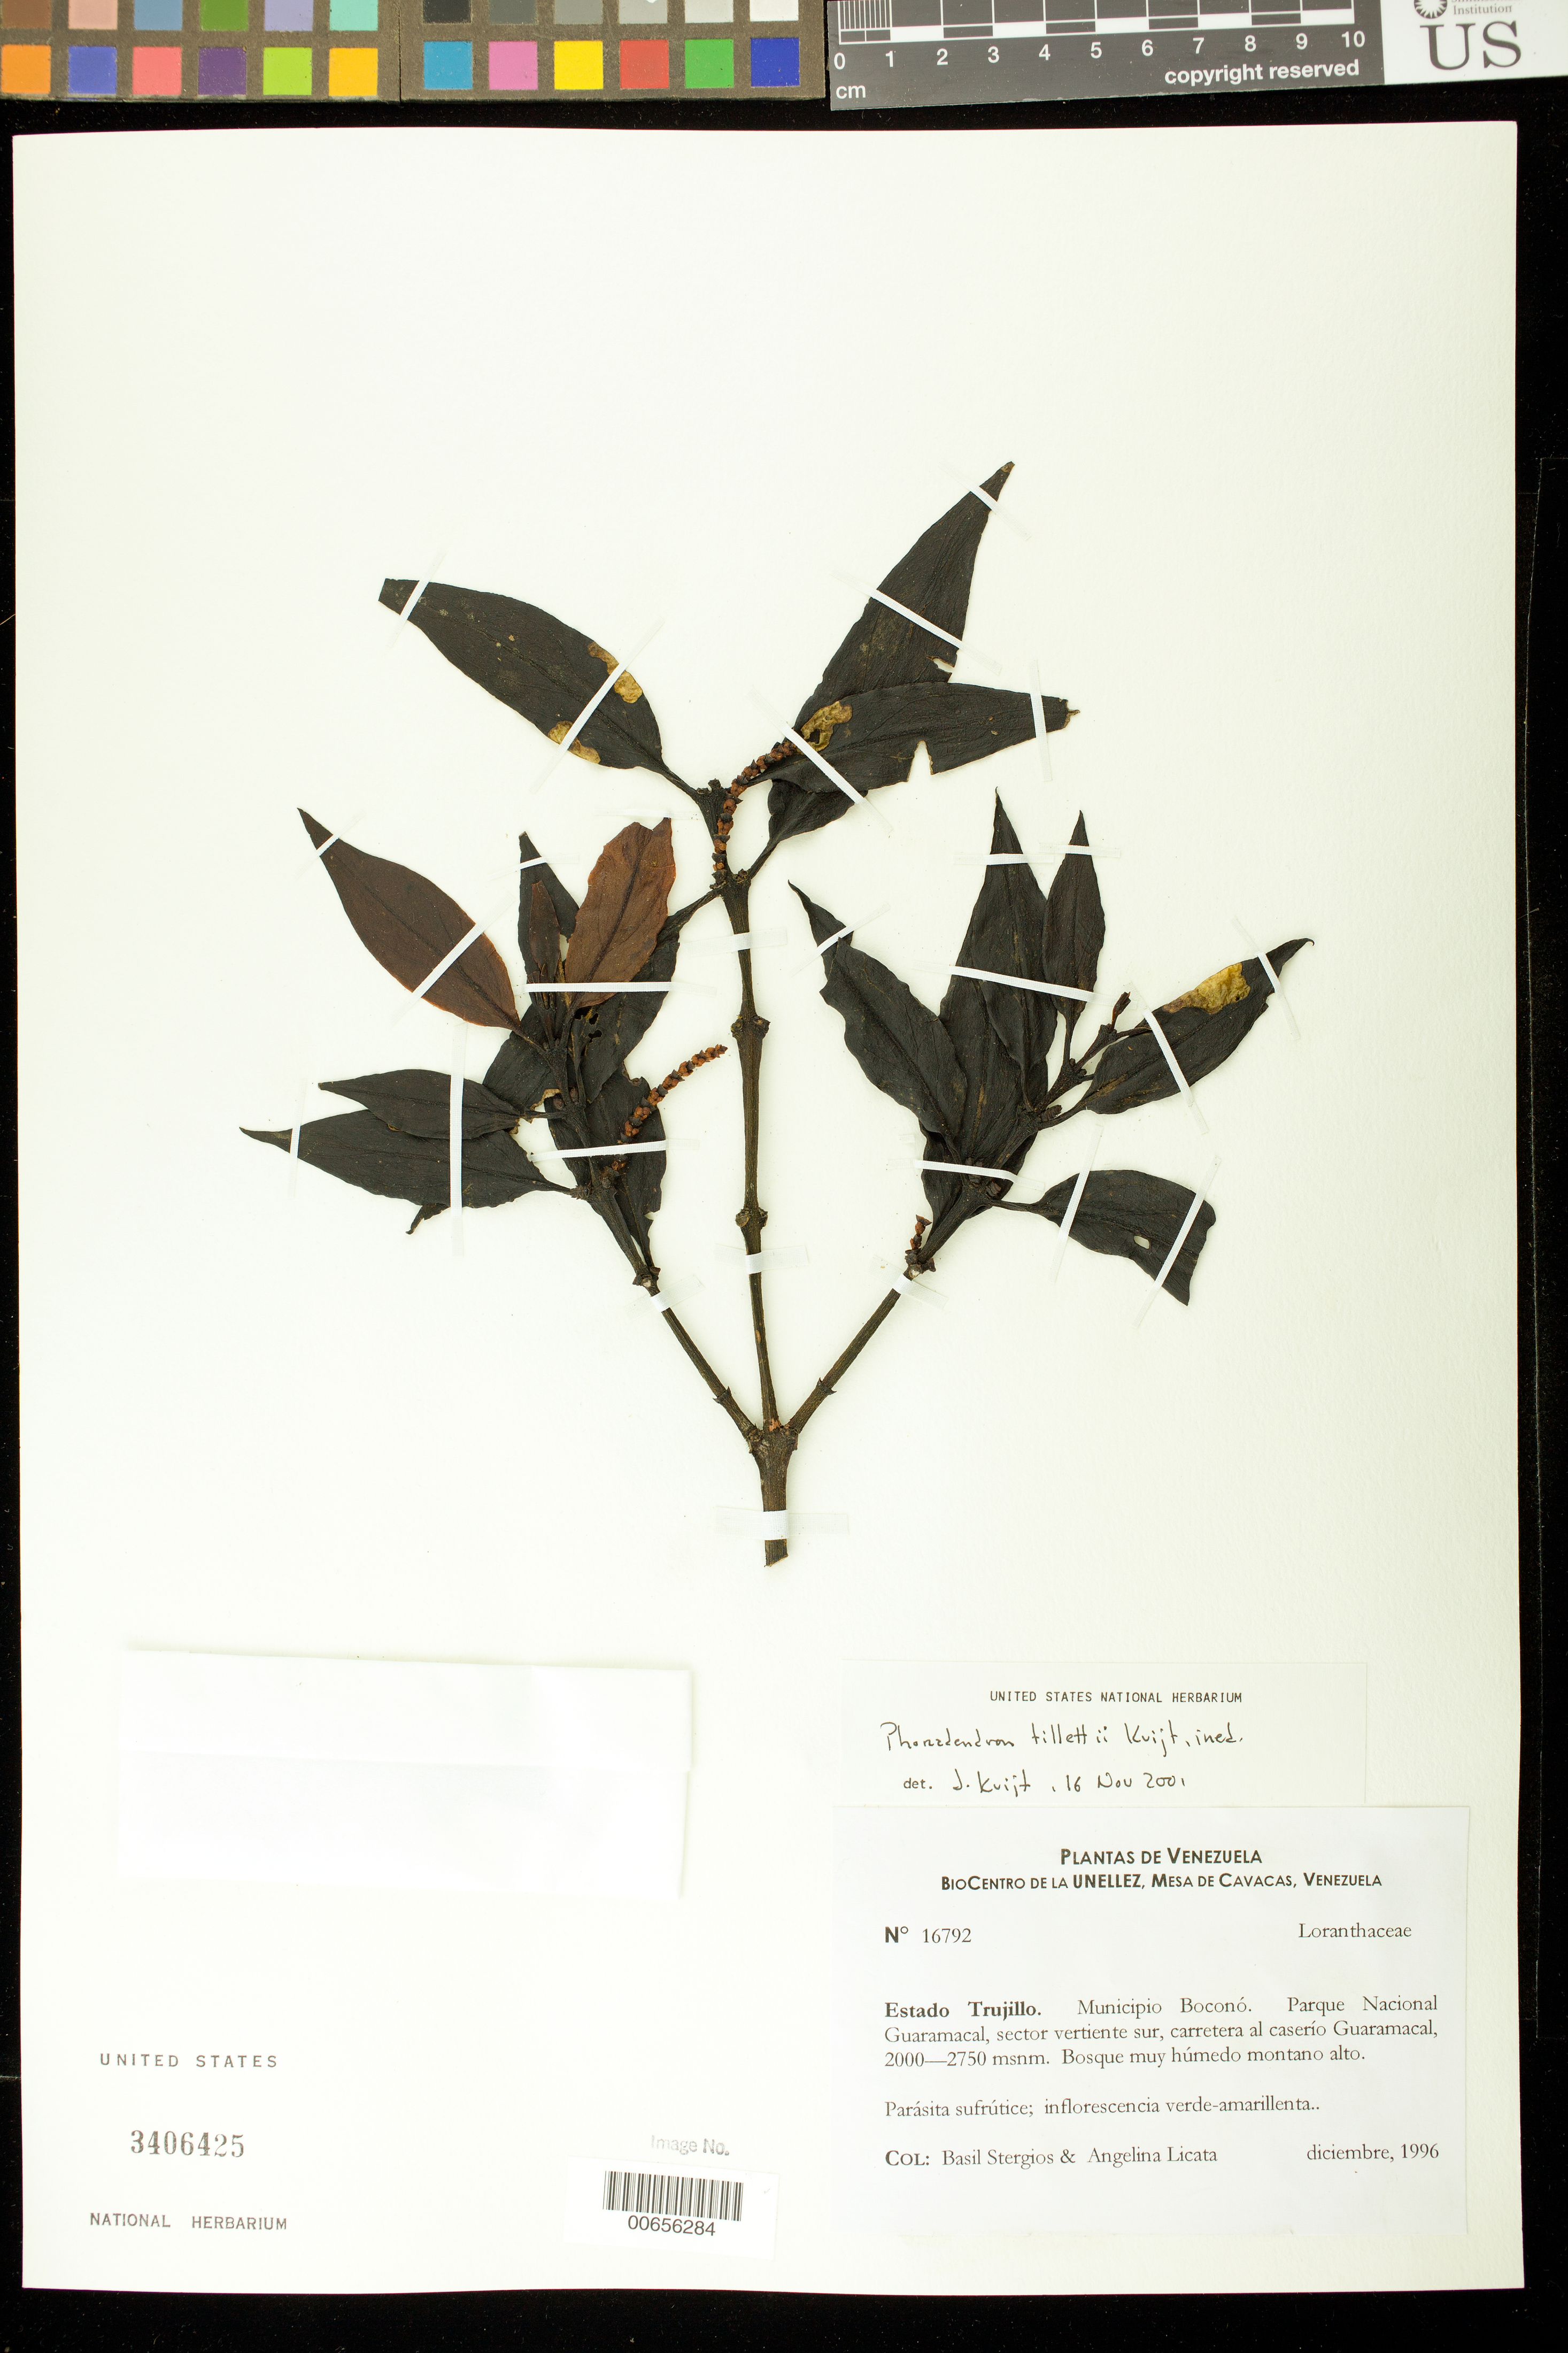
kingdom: Plantae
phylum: Tracheophyta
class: Magnoliopsida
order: Santalales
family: Viscaceae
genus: Phoradendron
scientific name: Phoradendron tillettii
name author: Kuijt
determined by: Kuijt, Job, (CANADA)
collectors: B. G. Stergios & A. Licata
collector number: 16792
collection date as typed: Dec 1996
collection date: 1996-12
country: Venezuela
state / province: Trujillo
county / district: Boconó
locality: Parque Nacional Guaramacal, vertiente S, carretera Guaramacal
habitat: Bosque muy húmedo montano alto.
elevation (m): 2000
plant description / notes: PORT, US, UVIC, VEN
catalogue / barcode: US 3406425